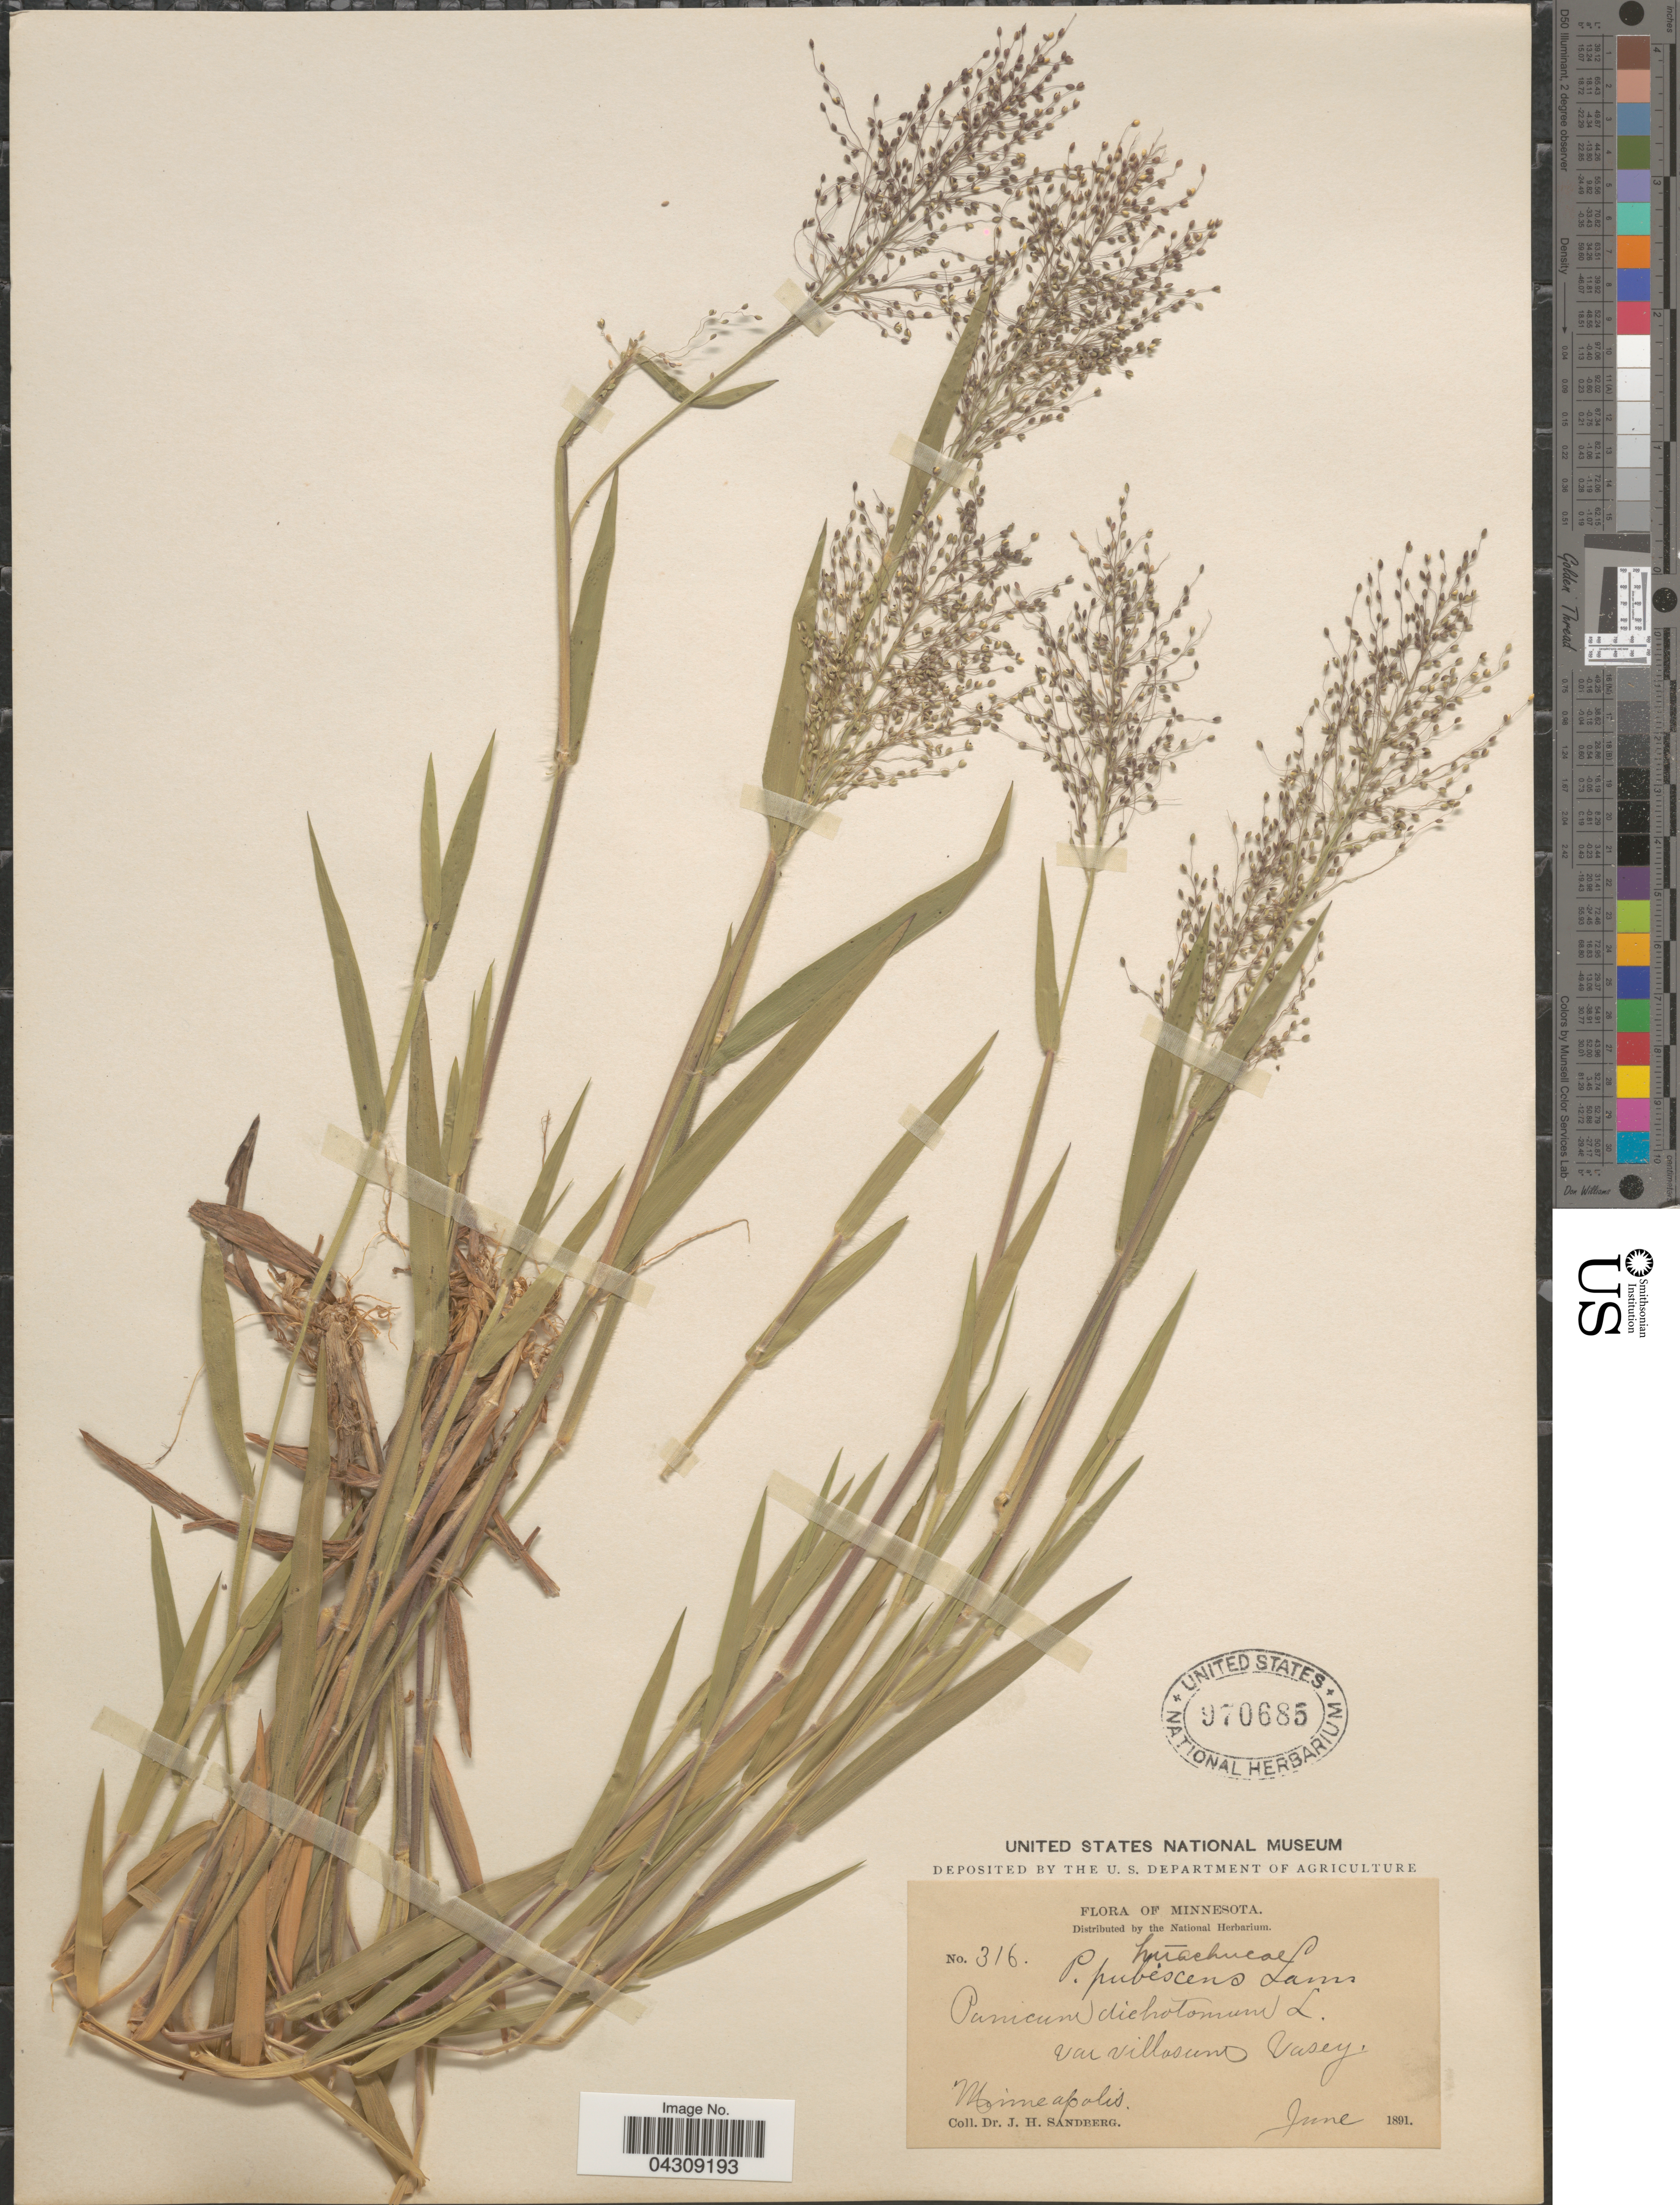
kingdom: Plantae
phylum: Tracheophyta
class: Liliopsida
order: Poales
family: Poaceae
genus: Dichanthelium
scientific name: Dichanthelium acuminatum var. acuminatum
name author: (Sw.) Gould & C.A. Clark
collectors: J. H. Sandberg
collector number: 316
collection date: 1891-06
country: United States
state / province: Minnesota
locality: Minneapolis.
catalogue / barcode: US 970685